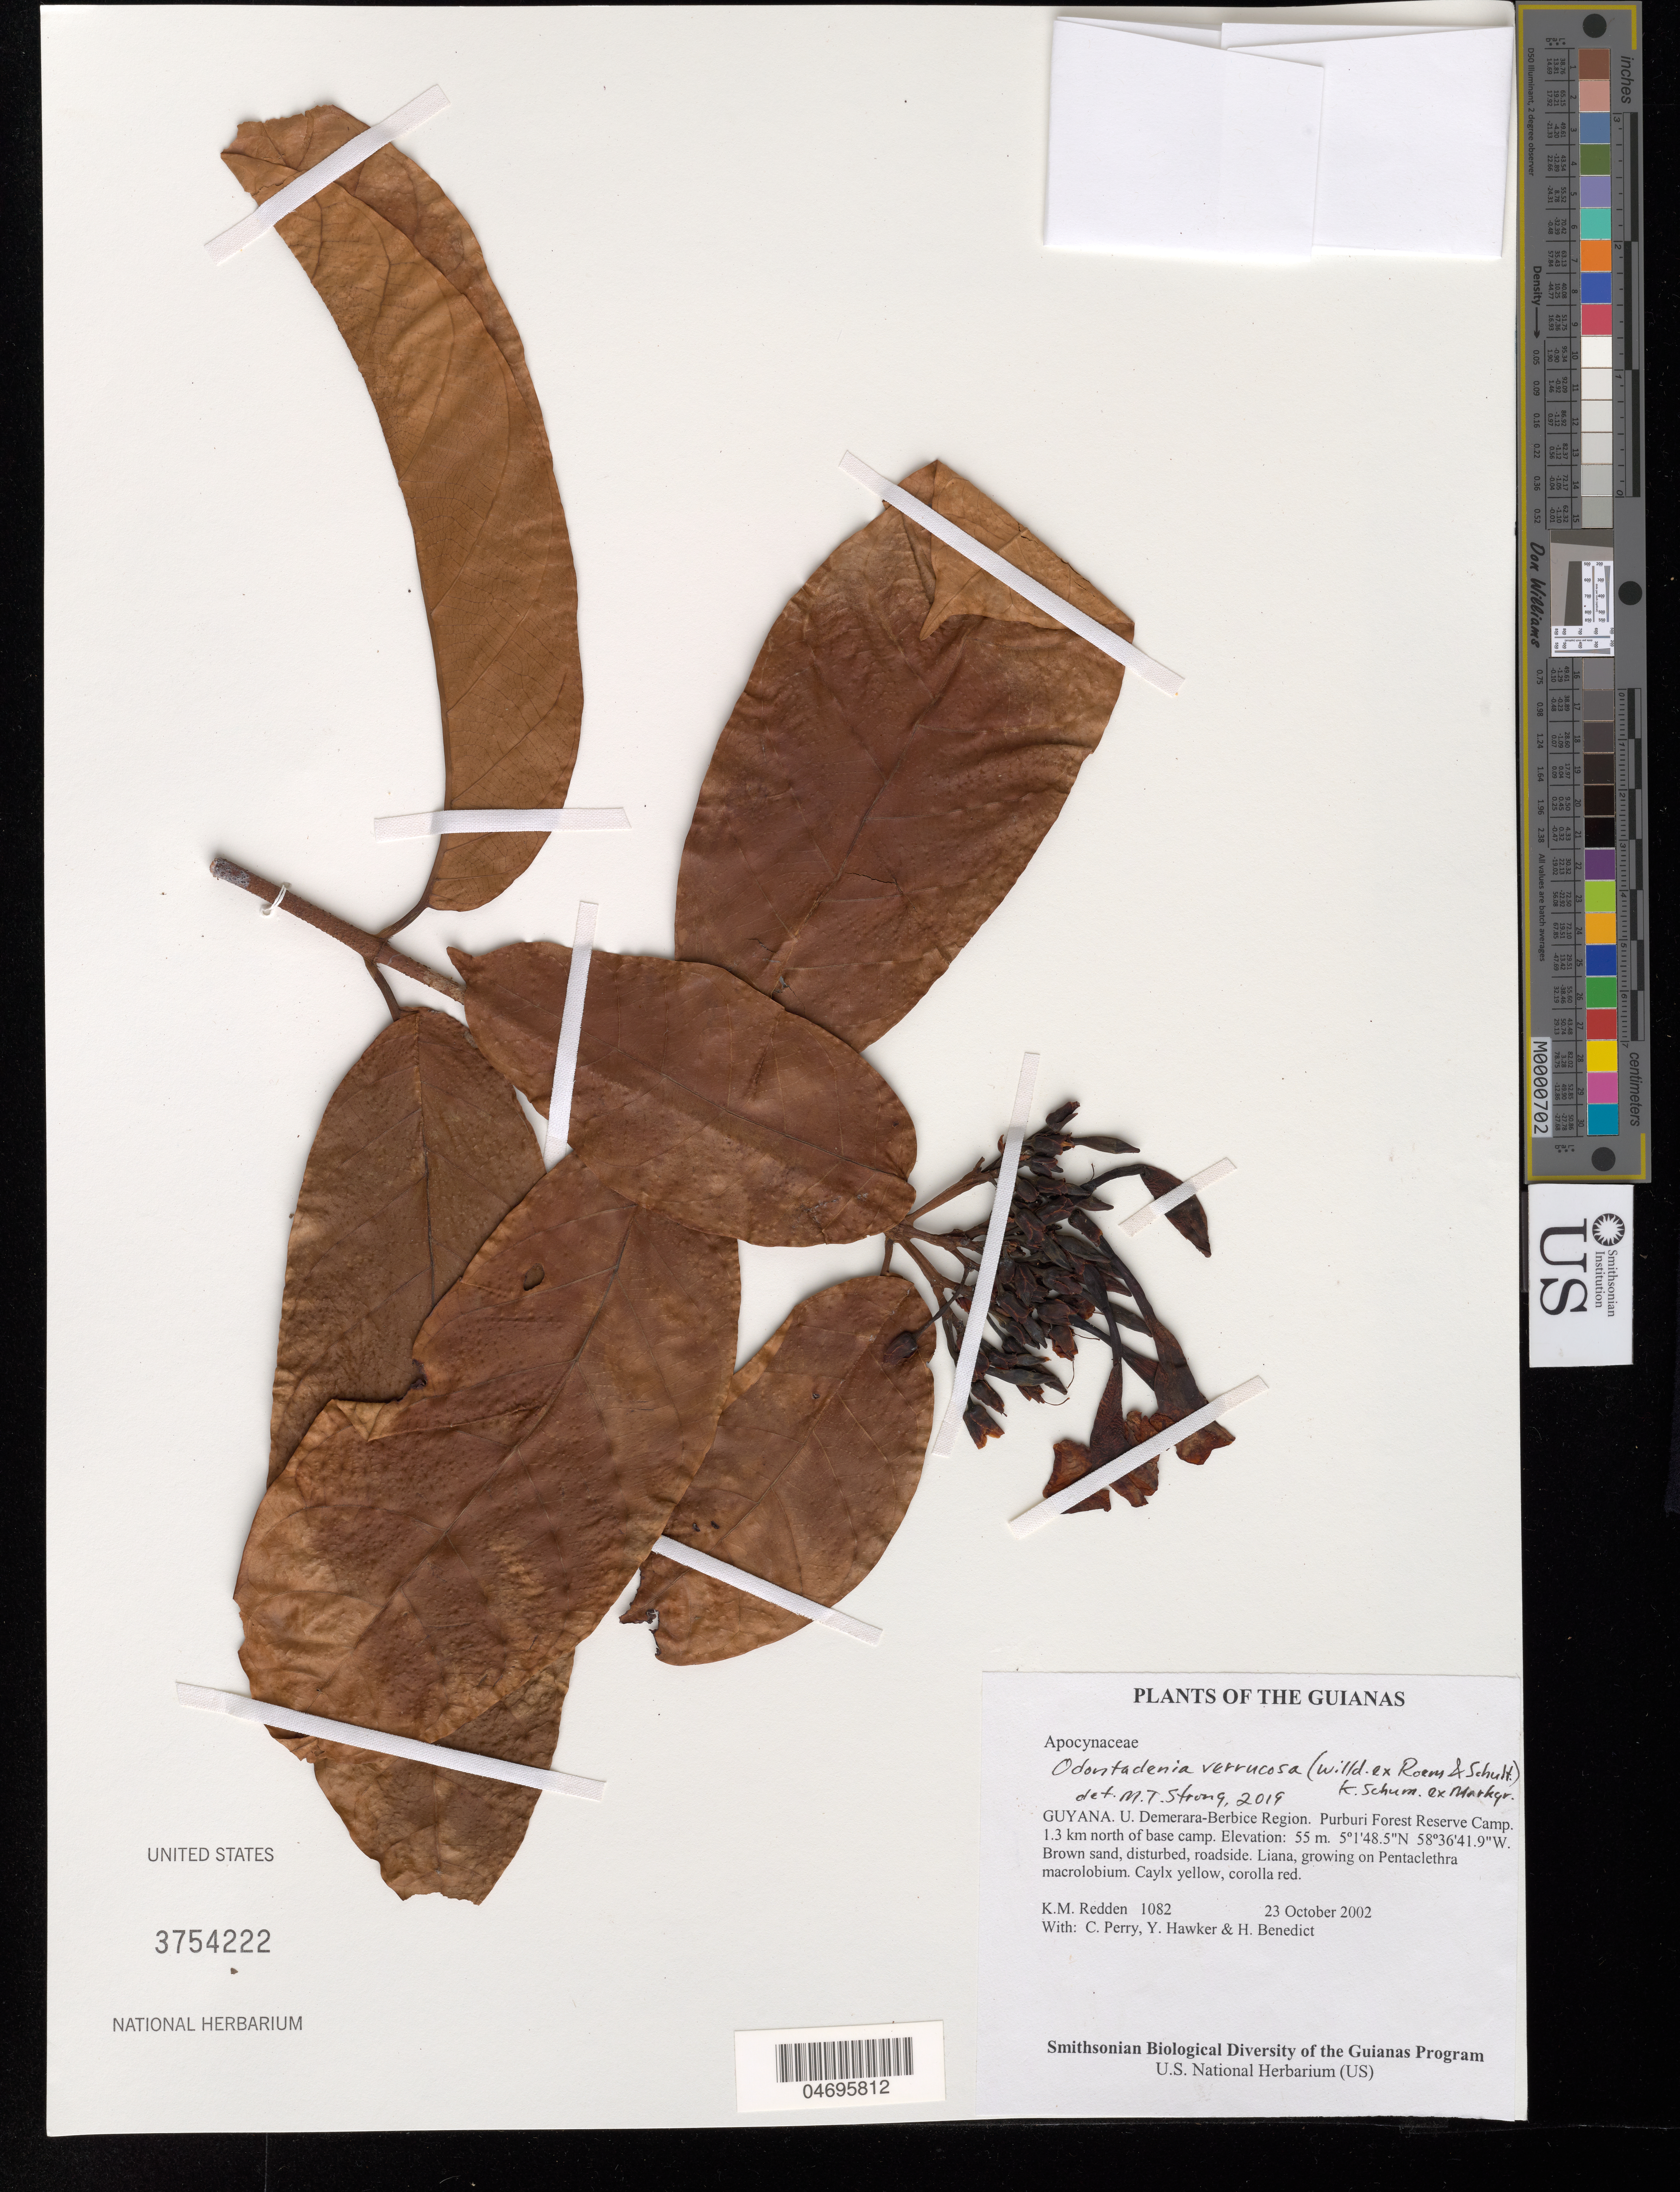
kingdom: Plantae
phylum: Tracheophyta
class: Magnoliopsida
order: Gentianales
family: Apocynaceae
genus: Odontadenia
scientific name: Odontadenia verrucosa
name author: (Willd. ex Roem. & Schult.) K. Schum. ex Markgr.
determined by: Strong, Mark T., (BOT), Smithsonian Institution - National Museum of Natural History (UNITED STATES)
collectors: K. M. Redden, C. Perry, Y. Hawker & H. Benedict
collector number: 1082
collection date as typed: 23 October 2002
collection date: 2002-10-23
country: Guyana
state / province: U. Demerara-Berbice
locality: Purburi Forest Reserve Camp. 1.3 km north of base camp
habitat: Brown sand, disturbed, roadside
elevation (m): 55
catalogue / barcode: US 3754222